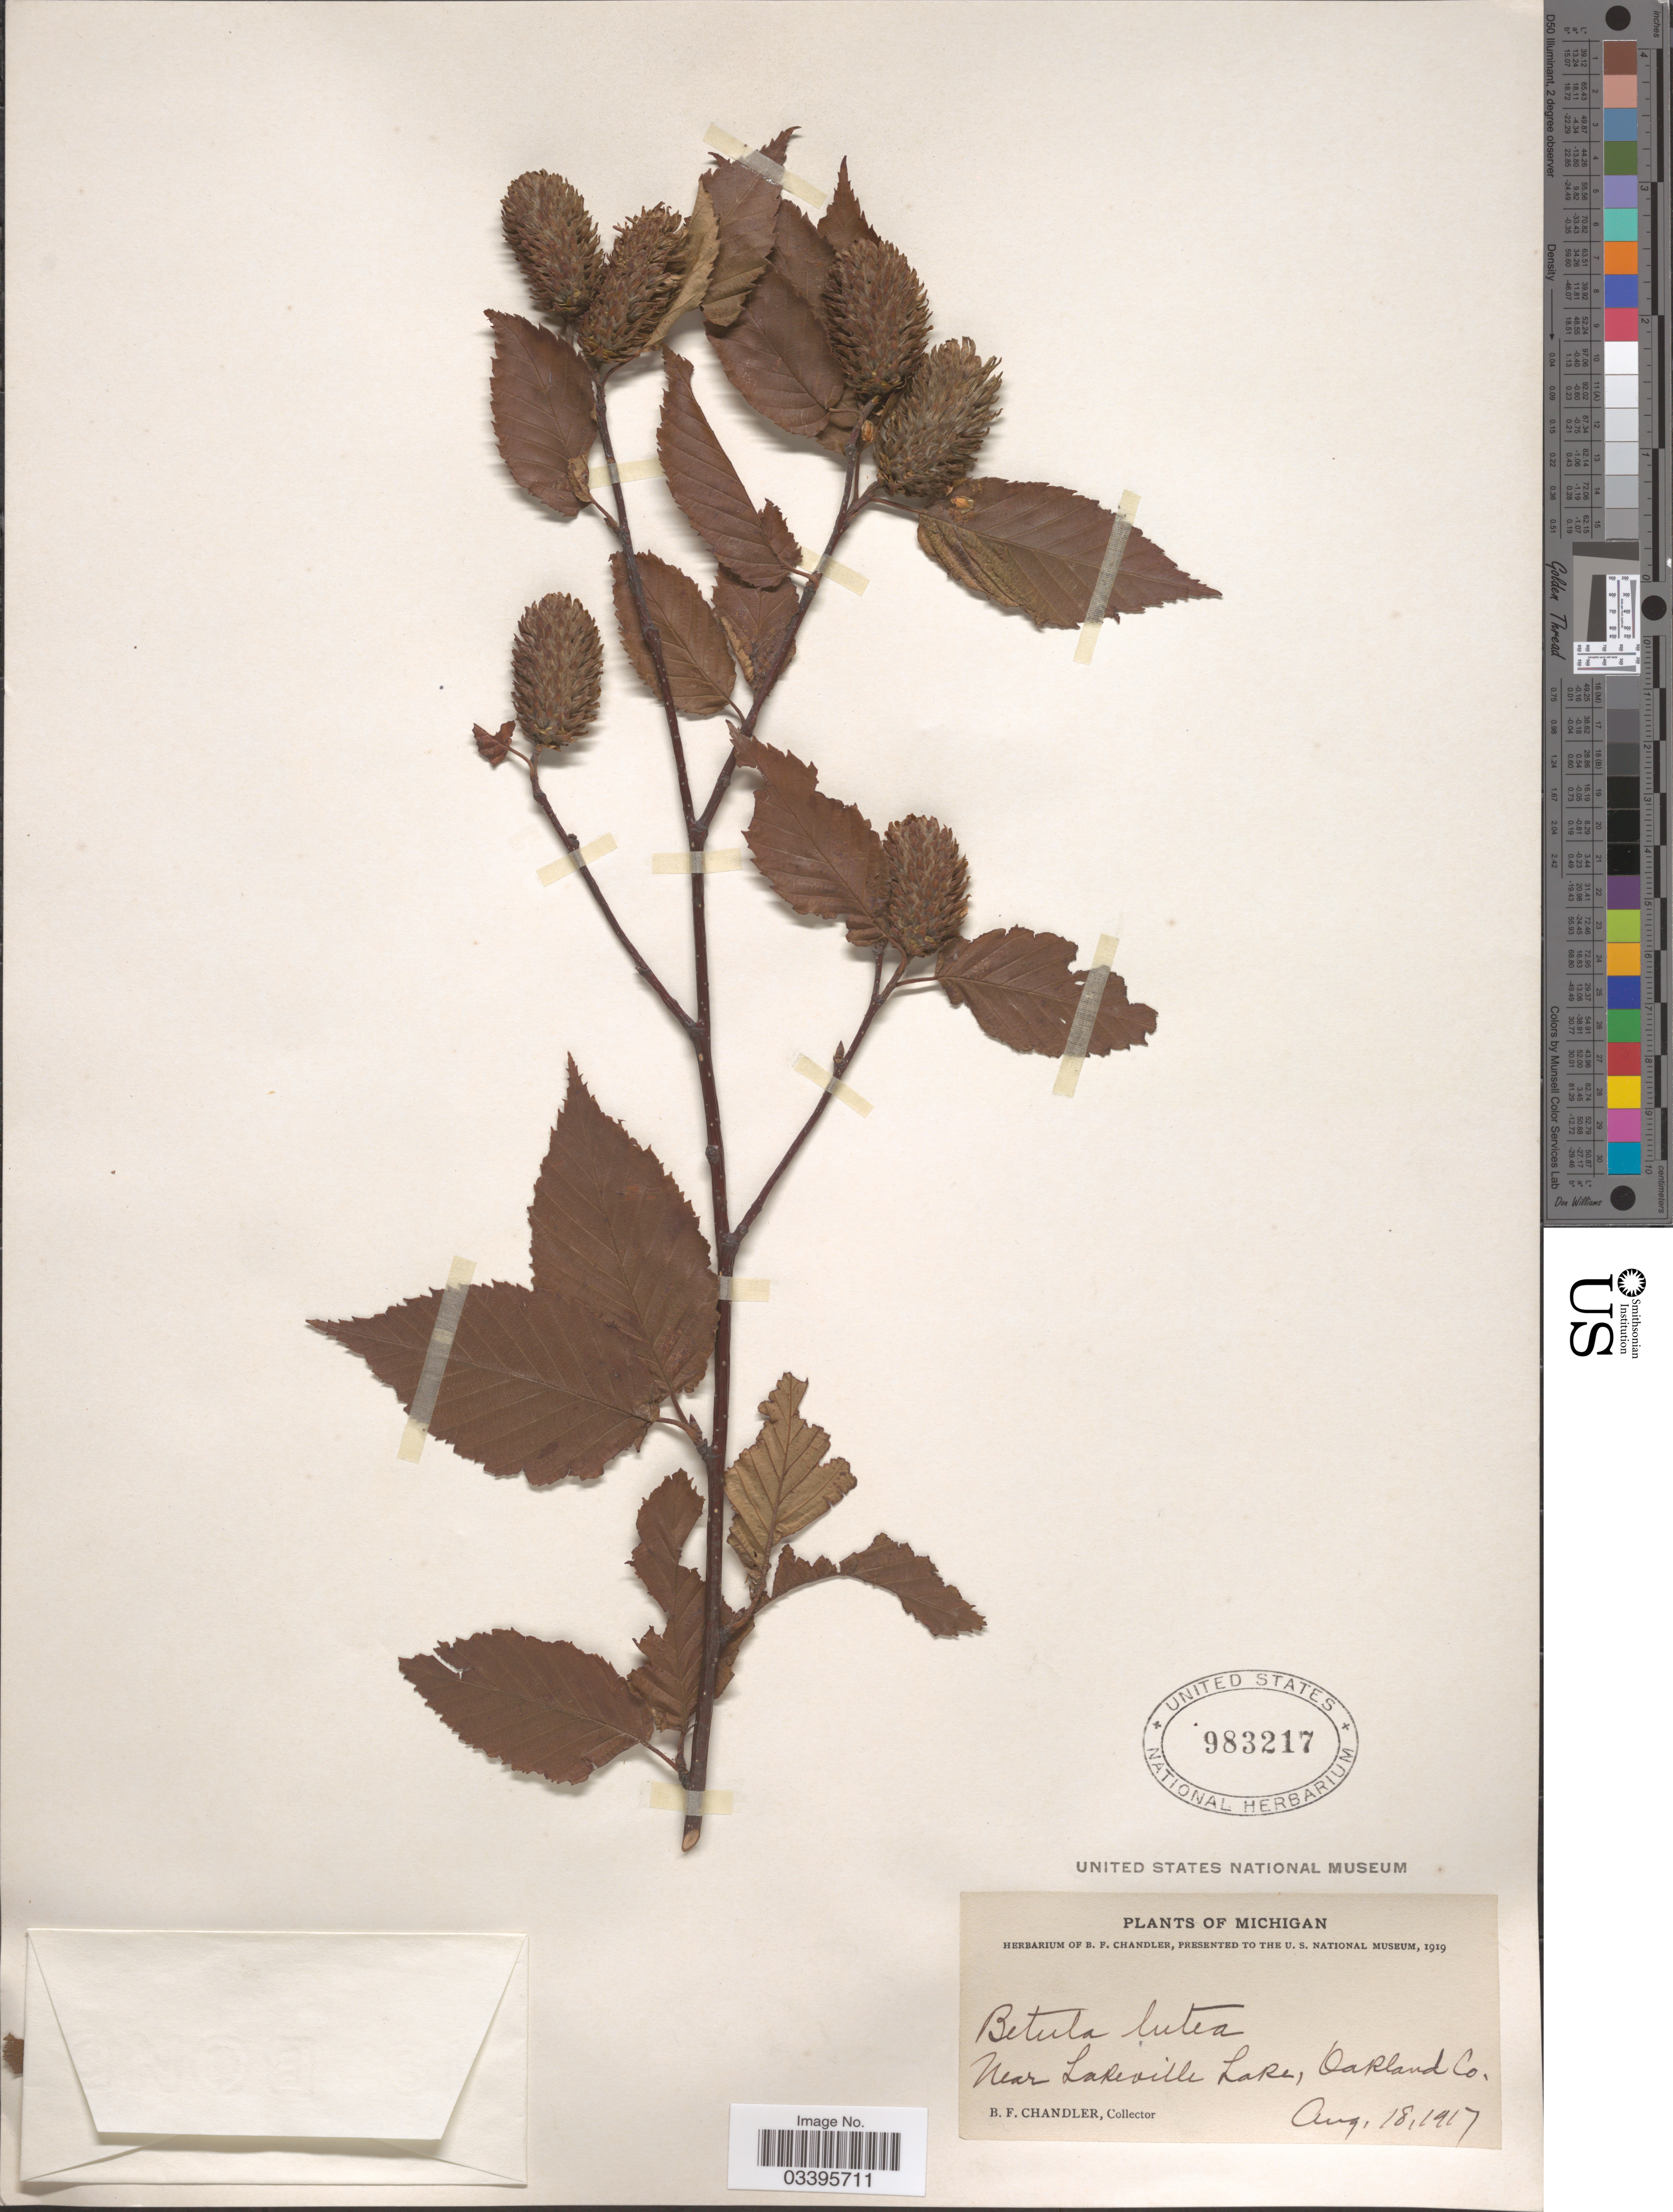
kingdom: Plantae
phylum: Tracheophyta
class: Magnoliopsida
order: Fagales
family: Betulaceae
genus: Betula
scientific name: Betula lutea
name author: F. Michx.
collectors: B. F. Chandler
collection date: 1917-08-18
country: United States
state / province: Michigan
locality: Near Lakeville Lake, Oakland Co.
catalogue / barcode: US 983217